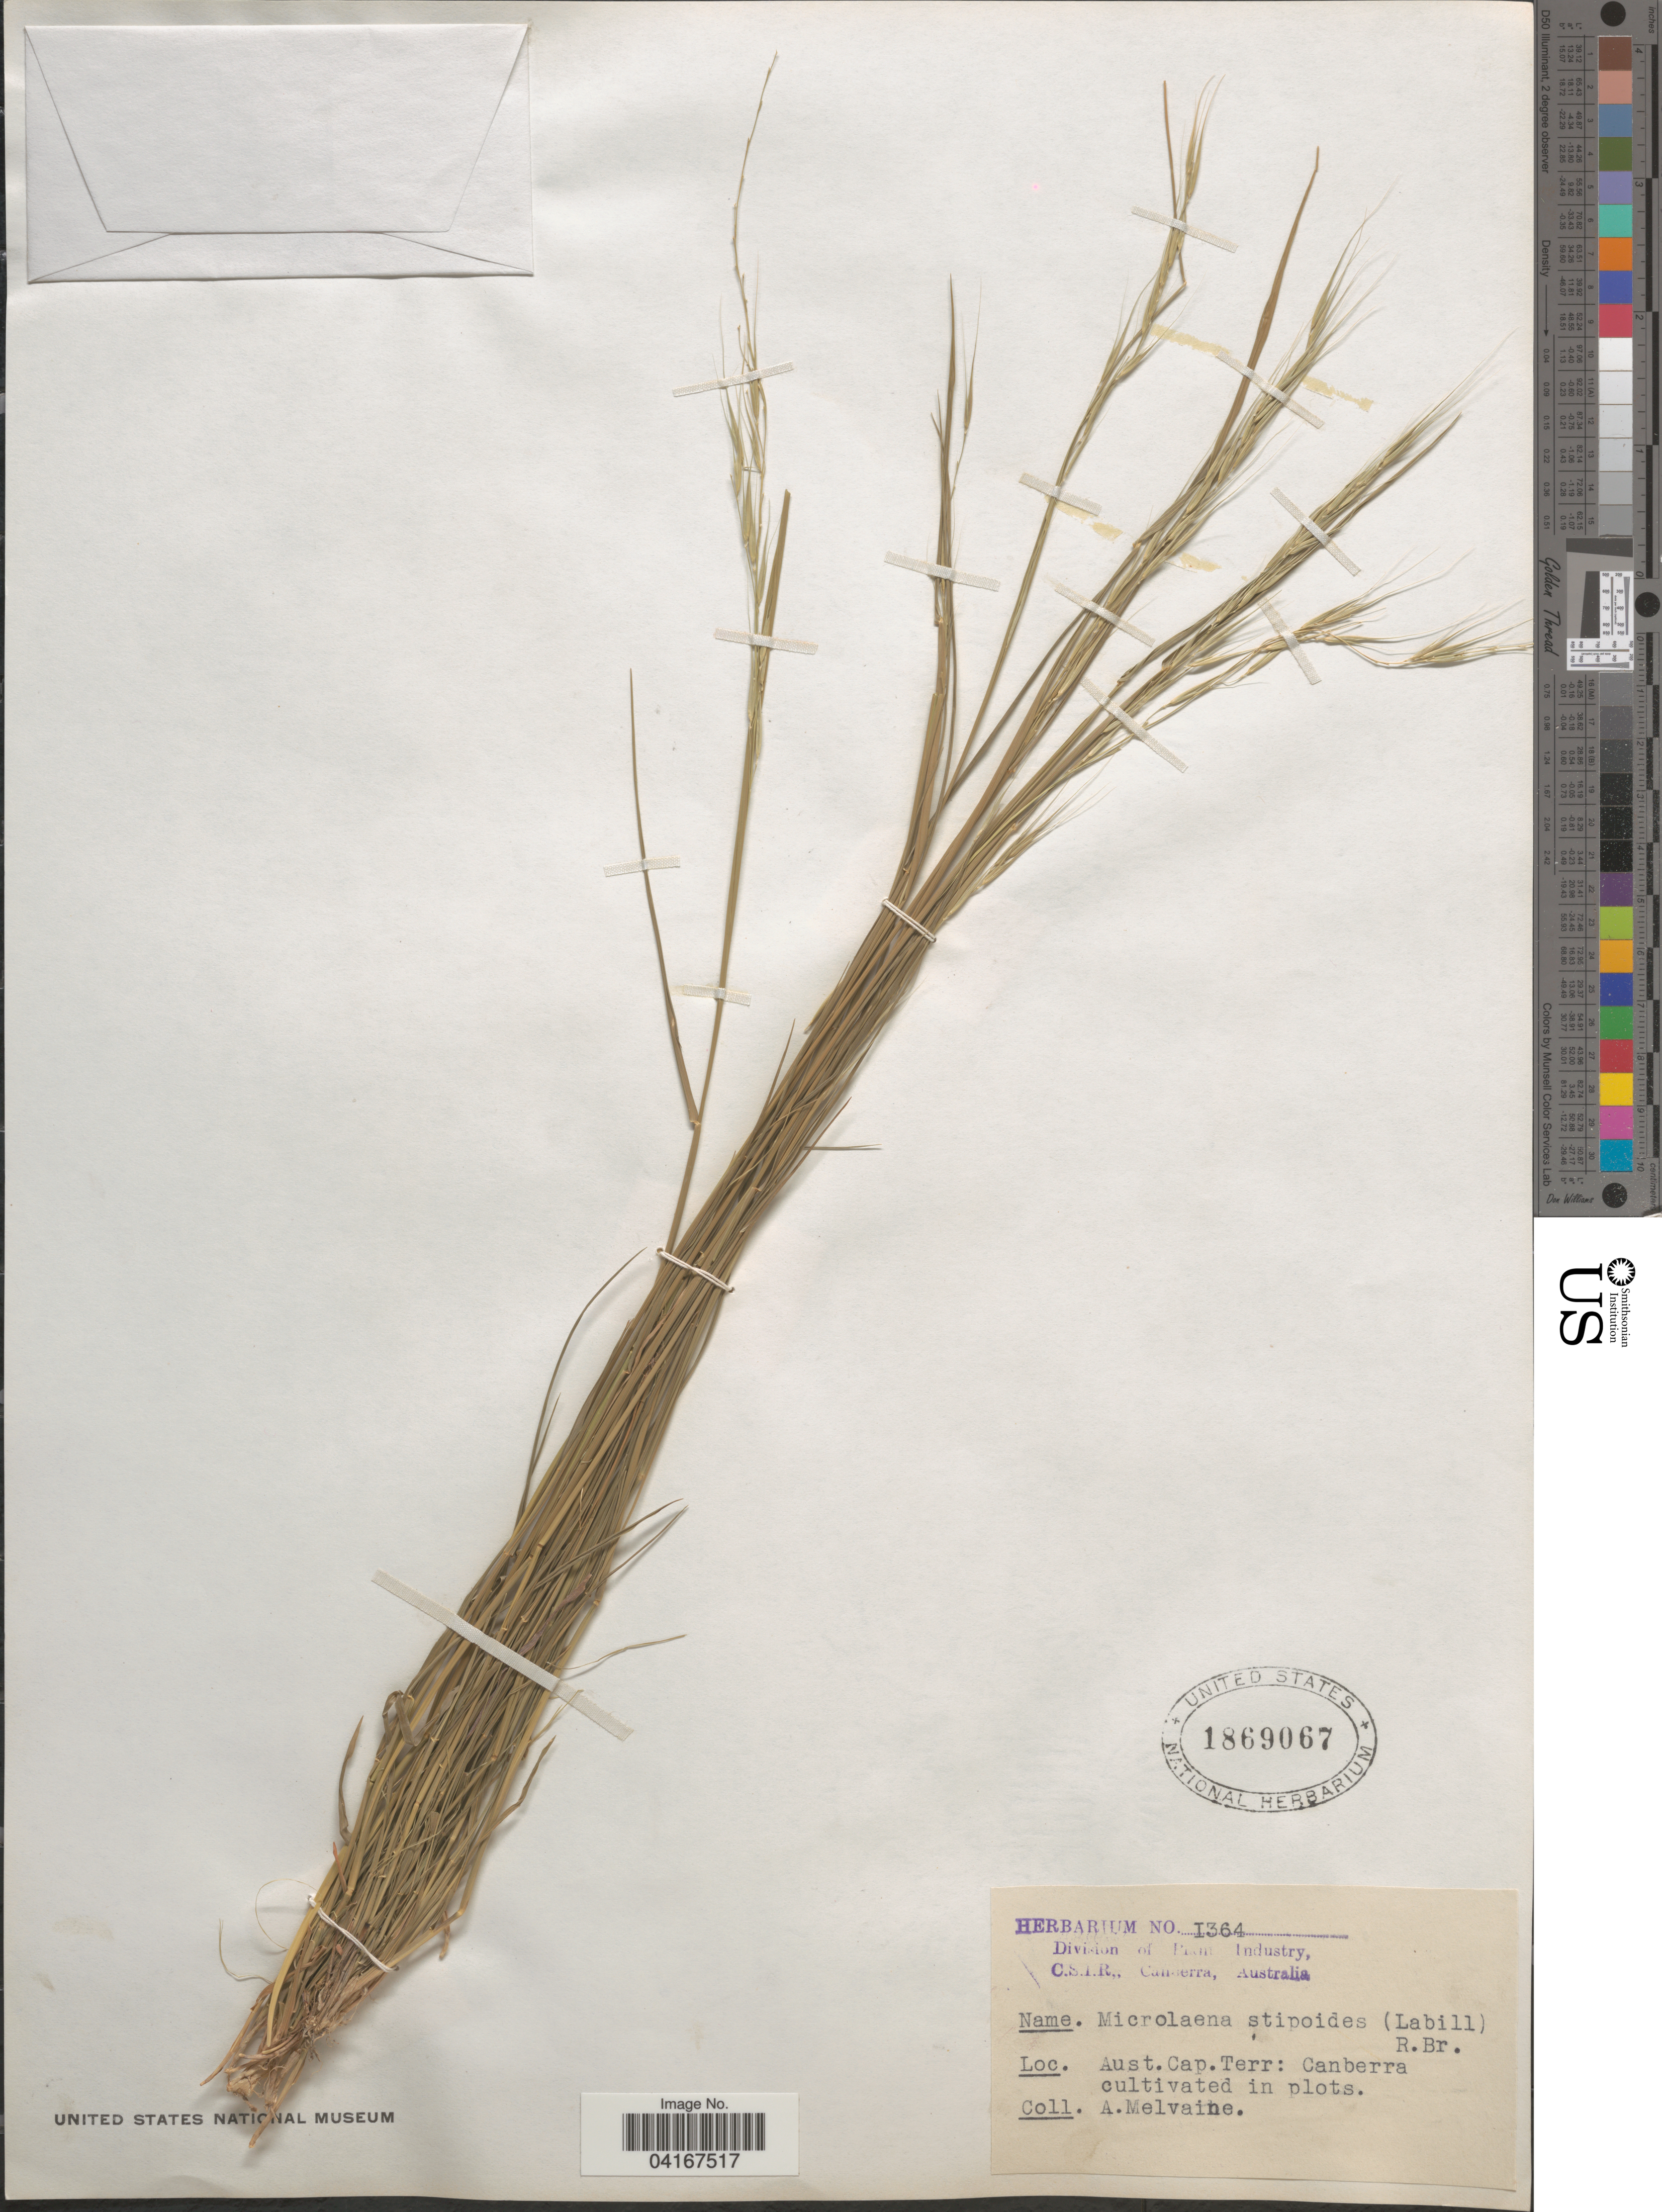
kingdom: Plantae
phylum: Tracheophyta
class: Liliopsida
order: Poales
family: Poaceae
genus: Microlaena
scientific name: Microlaena stipoides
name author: (Labill.) R. Br.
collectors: N. Melvaine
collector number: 1364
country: Australia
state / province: Queensland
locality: Aust. Cap Terr: Canberra cultivated in plots.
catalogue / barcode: US 1869067